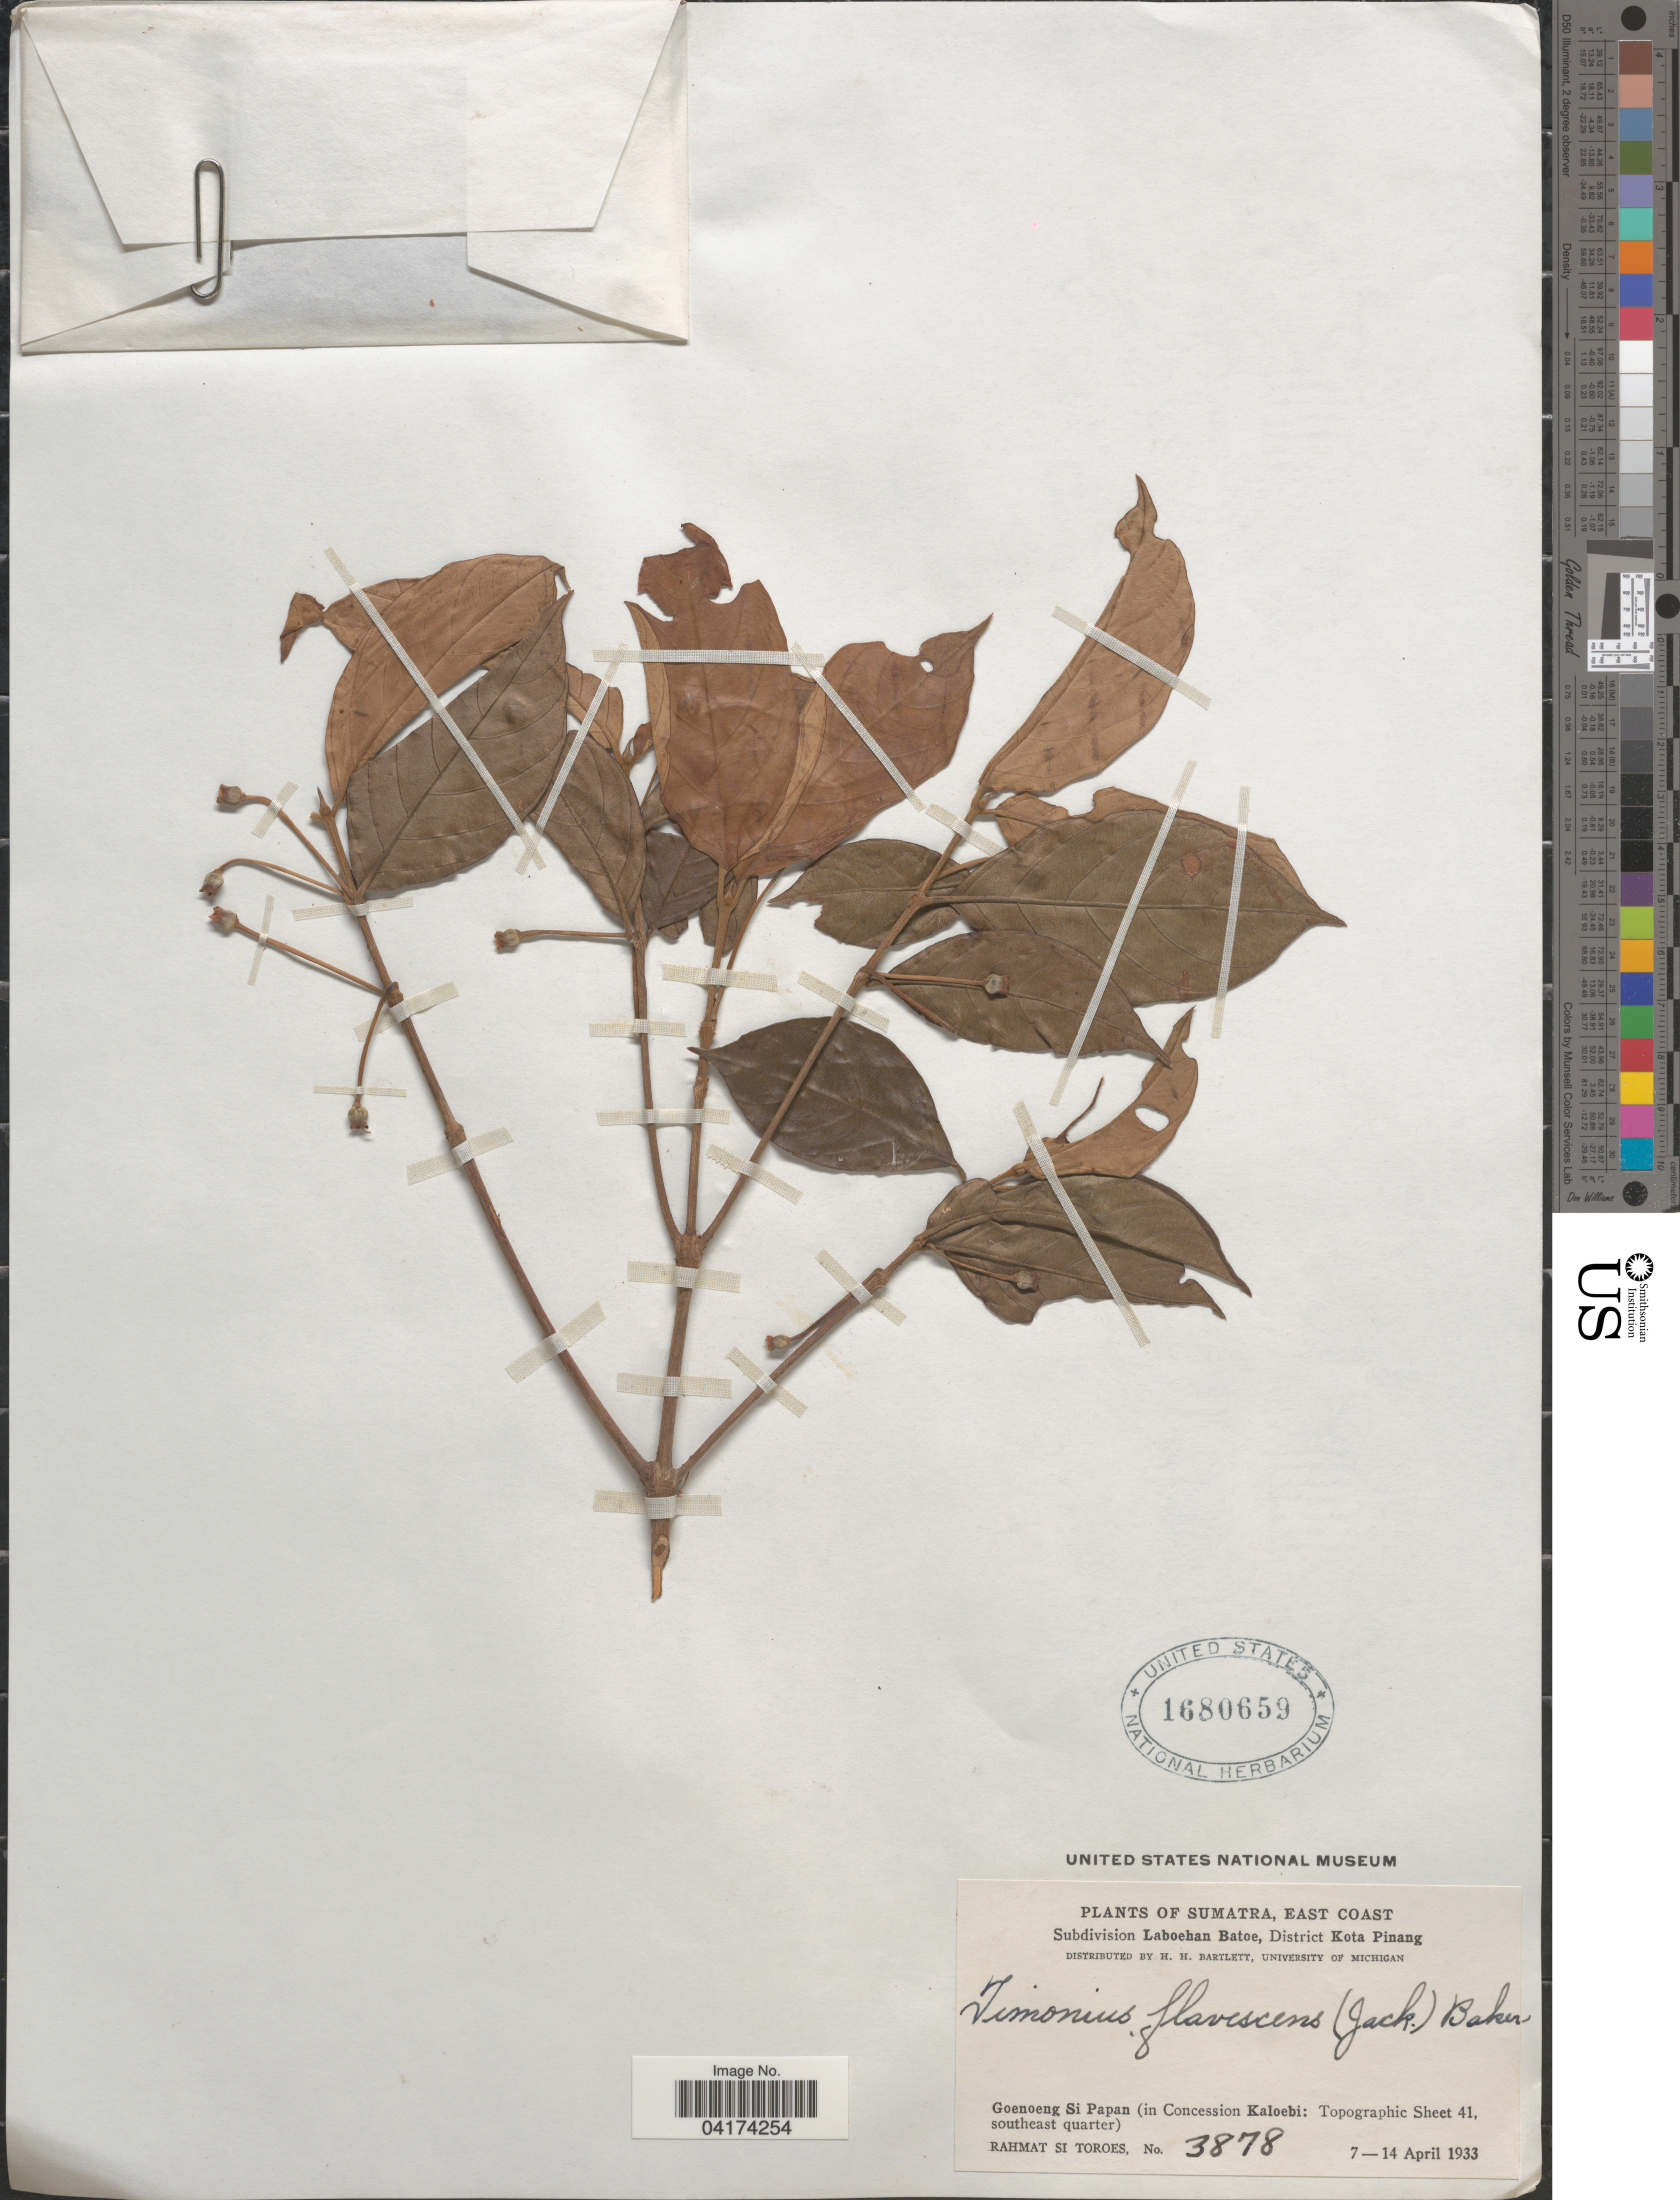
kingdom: Plantae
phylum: Tracheophyta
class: Magnoliopsida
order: Gentianales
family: Rubiaceae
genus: Timonius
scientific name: Timonius flavescens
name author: (Jack) Baker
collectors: Rahmat Si Boeea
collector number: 3878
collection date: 1933-04-07/1933-04-14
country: Indonesia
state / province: Sumatra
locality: East Coast. Subdivision Laboehan Batoe, District Kota Pinang. Goenoeng Si Papan (in Concession Kaloebi: Topographic Sheet 41, southeast quarter).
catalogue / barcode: US 1680659